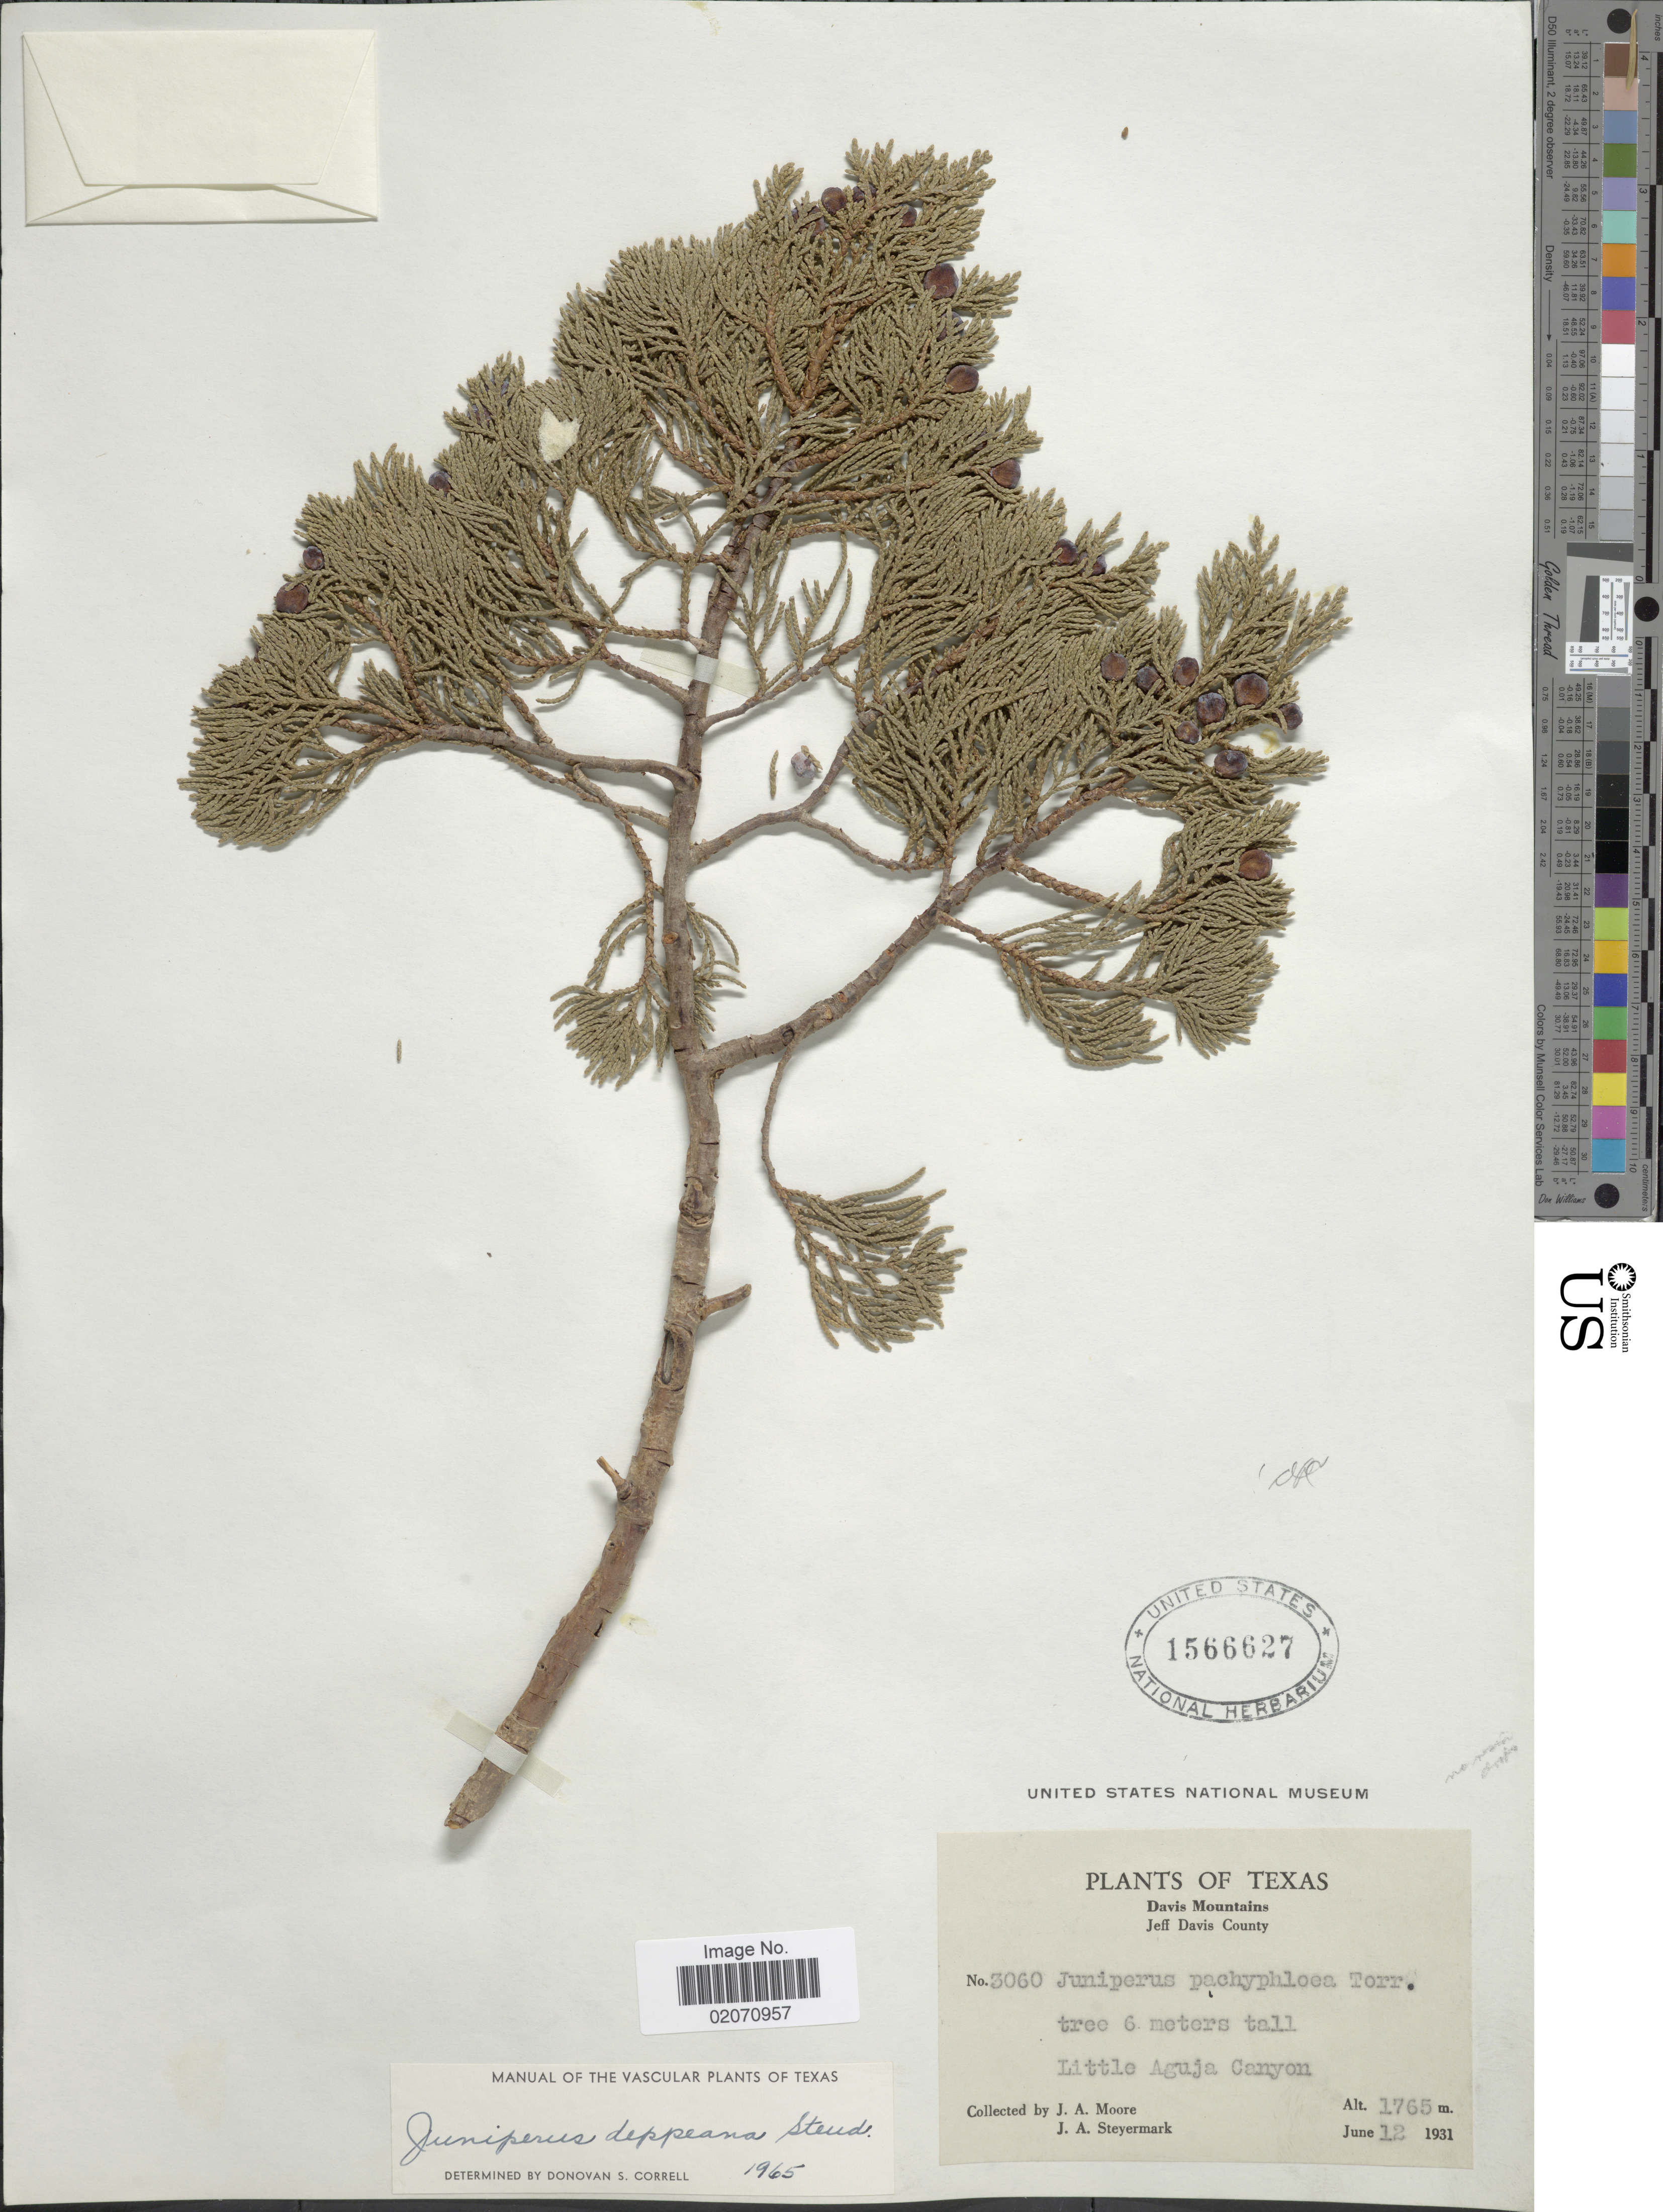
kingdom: Plantae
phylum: Tracheophyta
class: Pinopsida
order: Pinales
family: Cupressaceae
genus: Juniperus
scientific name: Juniperus deppeana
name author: Steud.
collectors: J. A. Moore & J. Steyermark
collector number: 3060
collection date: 1931-06-12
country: United States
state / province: Texas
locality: Davis Mountains, Jeff Davis County. Little Aguja Canyon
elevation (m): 1765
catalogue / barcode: US 1566627